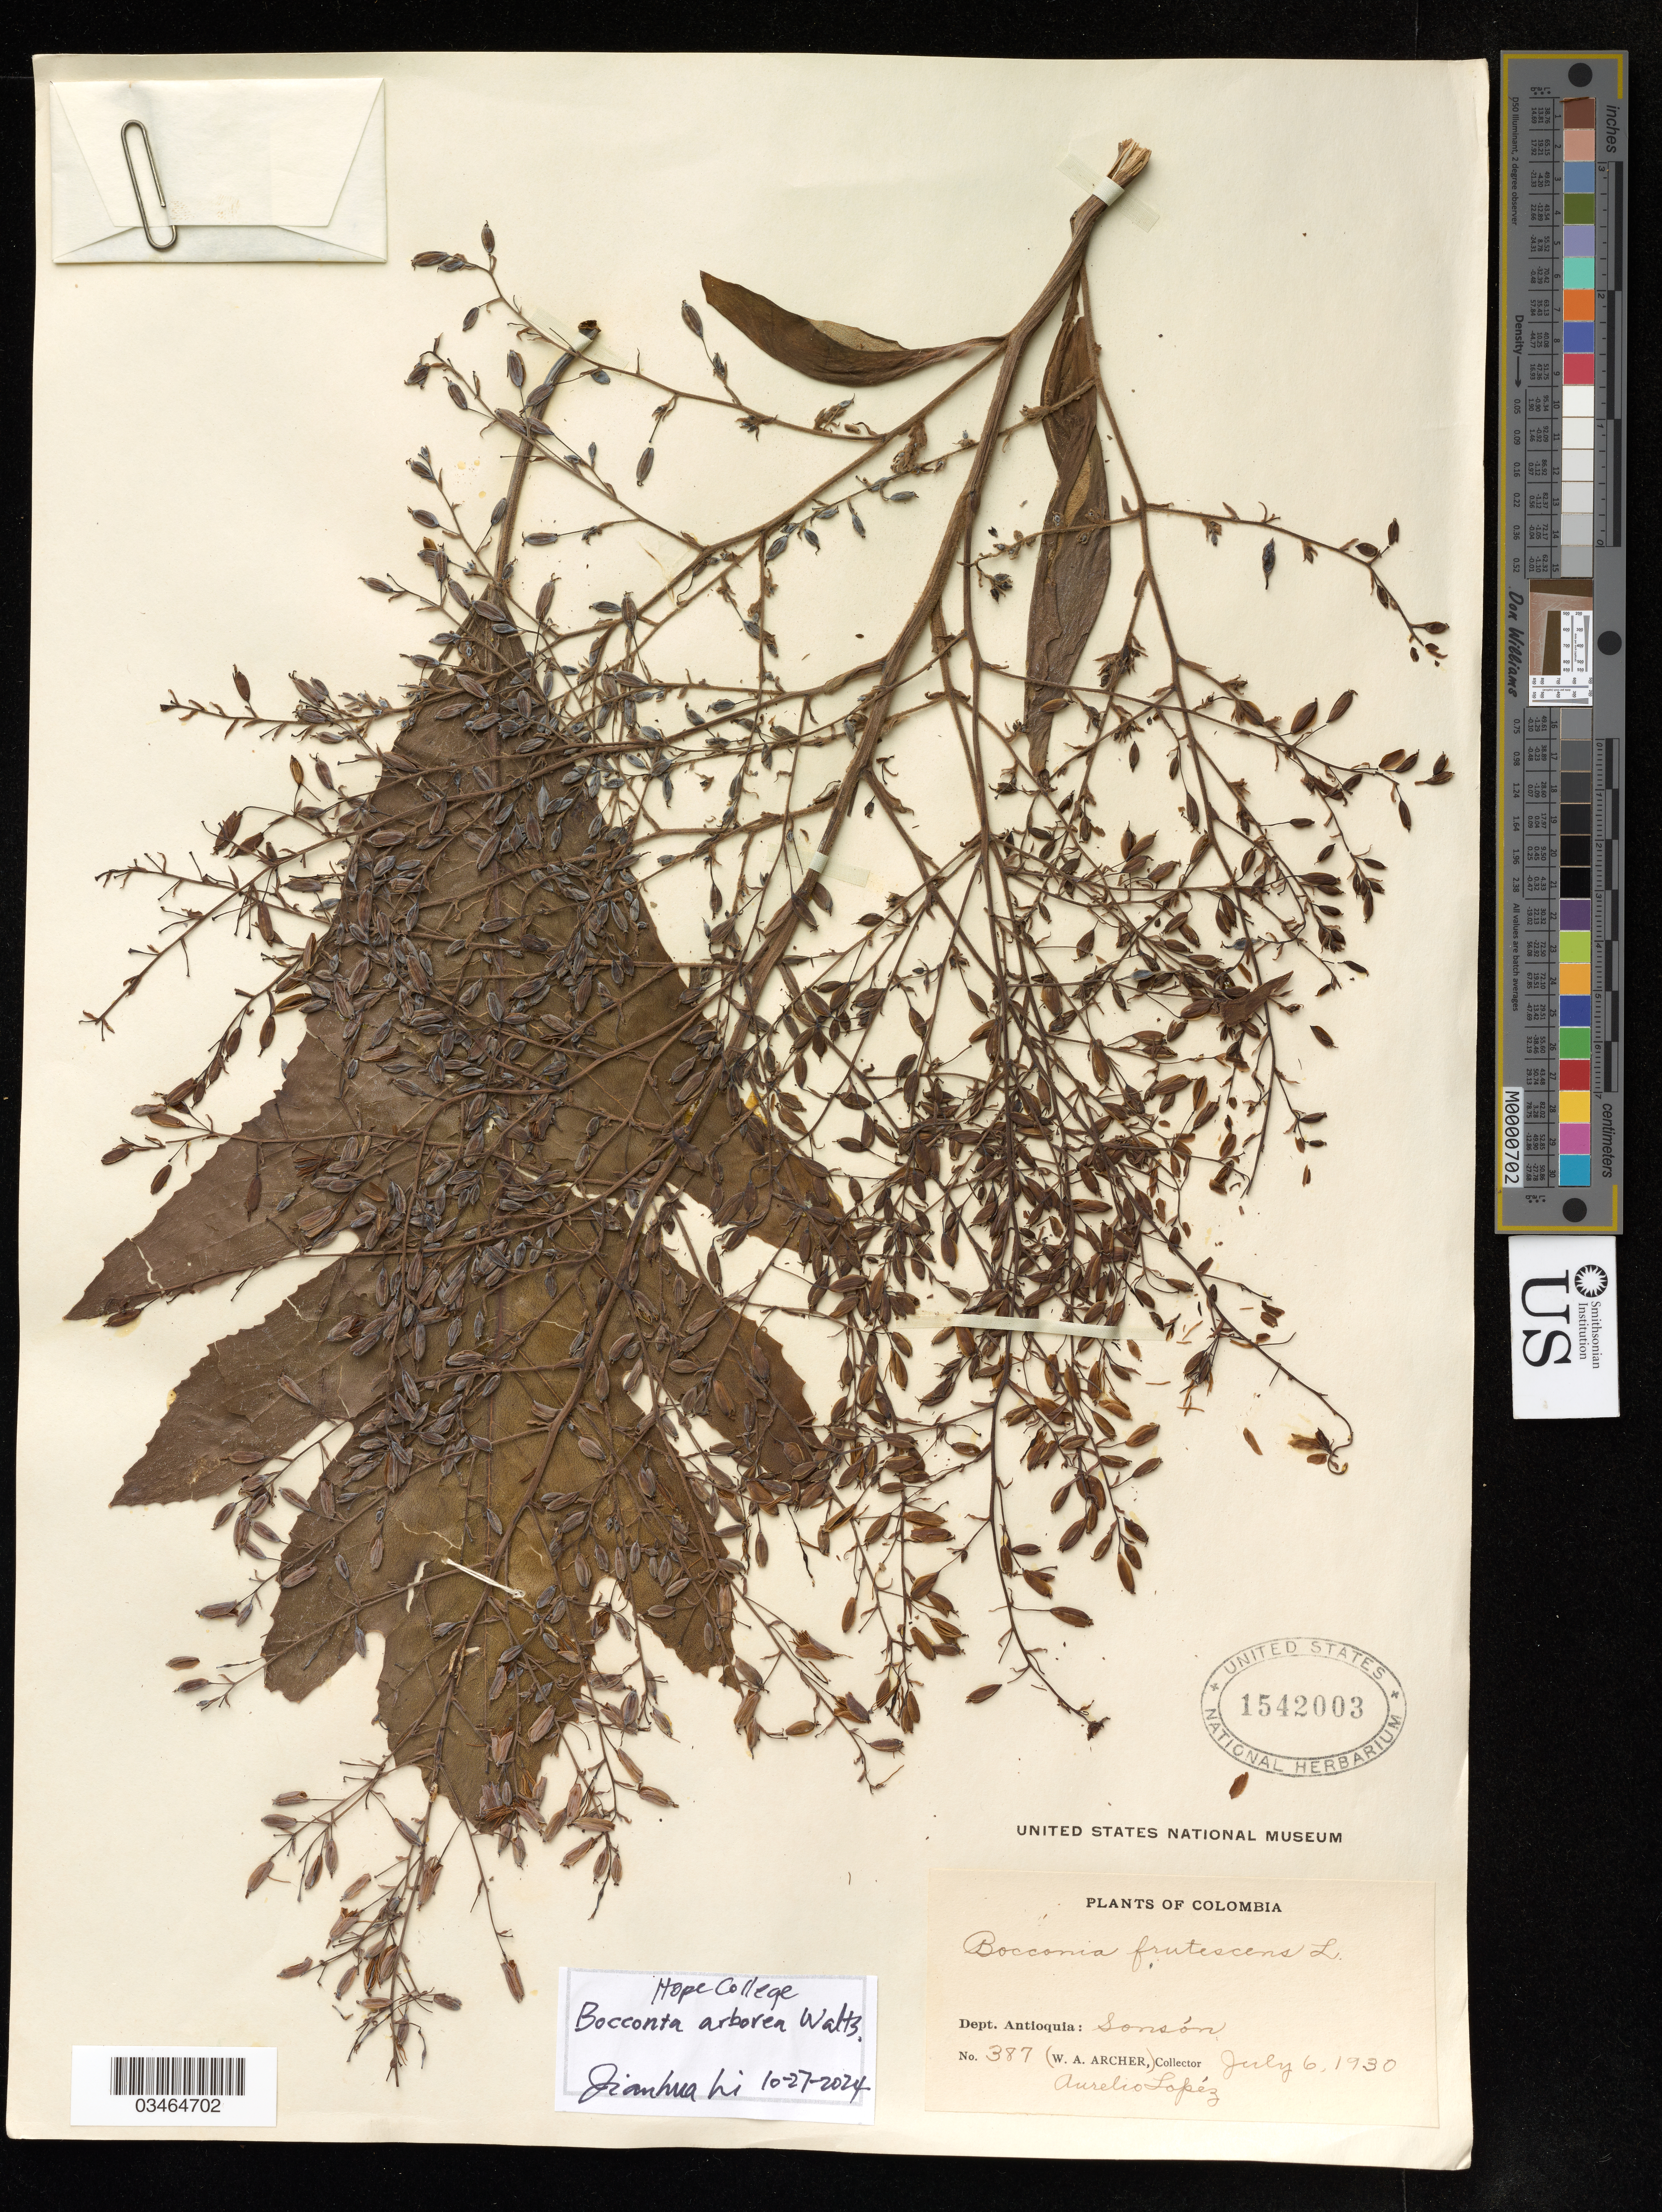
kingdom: Plantae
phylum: Tracheophyta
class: Magnoliopsida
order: Ranunculales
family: Papaveraceae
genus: Bocconia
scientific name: Bocconia arborea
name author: S. Watson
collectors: W. Archer & A. Lopéz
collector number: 387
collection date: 1930-07-06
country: Colombia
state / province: Antioquia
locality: Sonsón.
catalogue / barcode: US 1542003